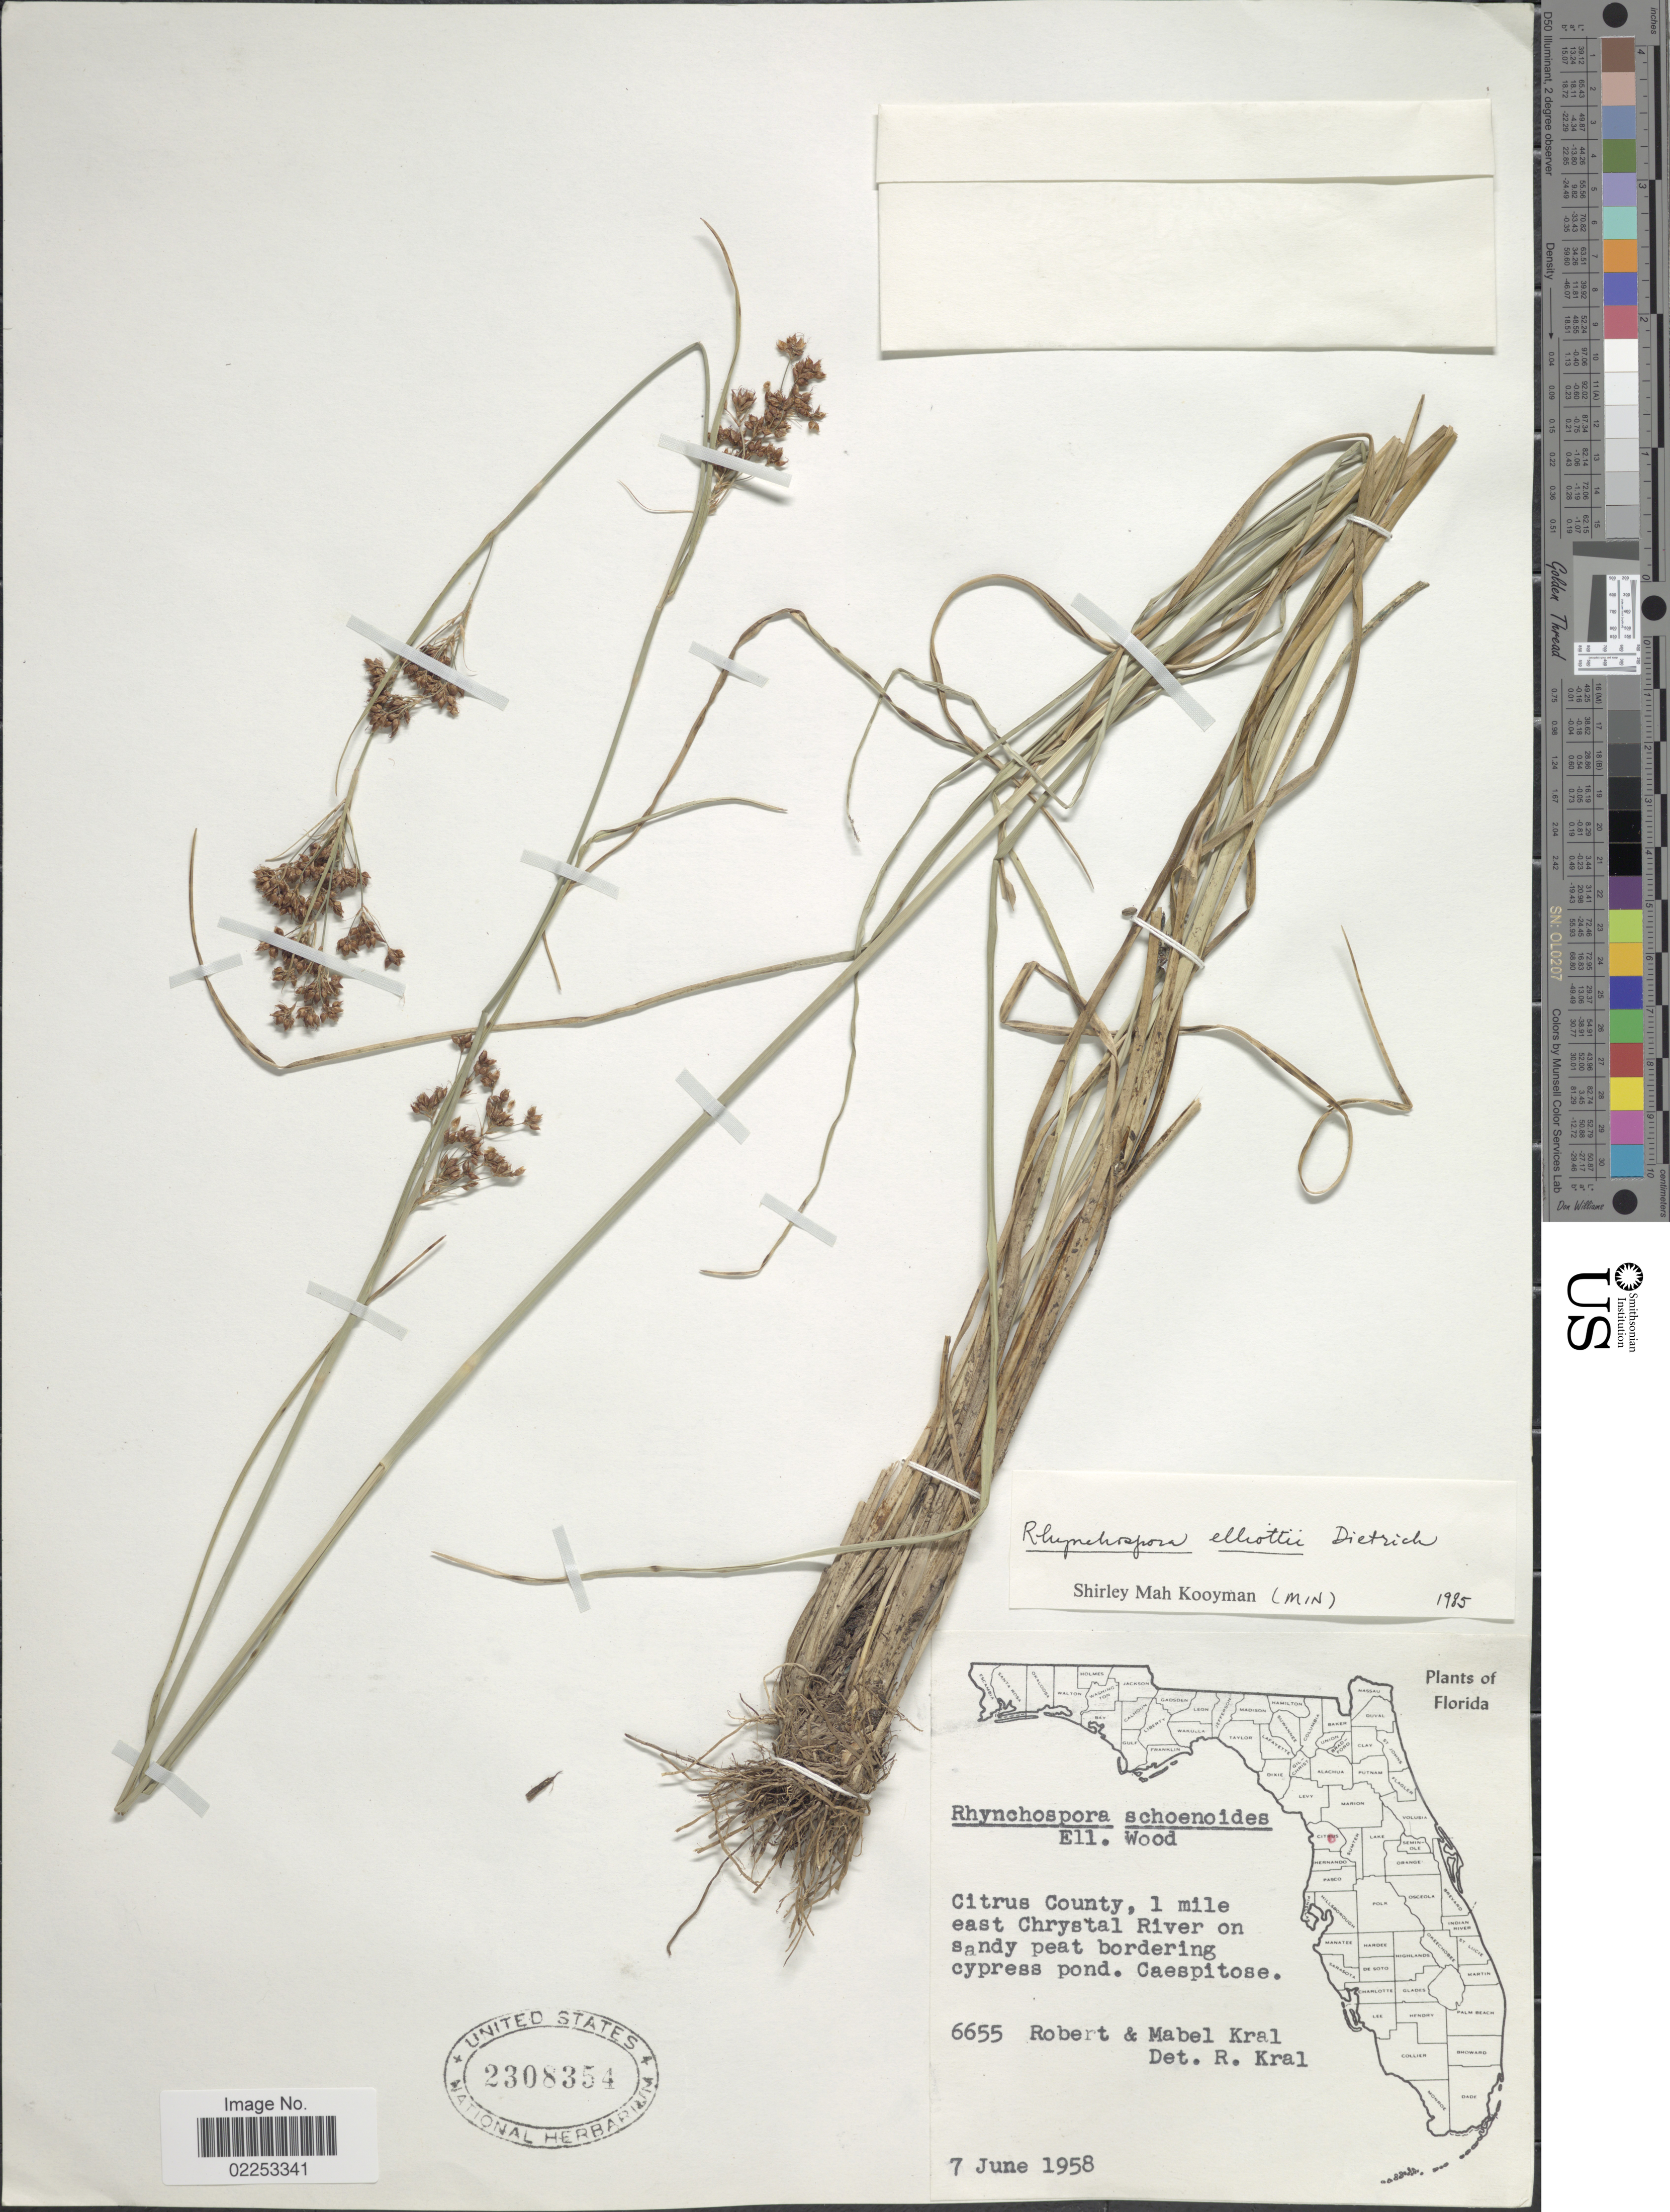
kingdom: Plantae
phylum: Tracheophyta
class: Liliopsida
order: Poales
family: Cyperaceae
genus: Rhynchospora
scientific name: Rhynchospora elliottii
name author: A. Dietr.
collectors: R. Kral & M. Kral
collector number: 6655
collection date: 1958-06-07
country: United States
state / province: Florida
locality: Citrus County, 1 mile east of Chrystal River on sandy peat bordering cypress pond. Caespitose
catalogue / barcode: US 2308354